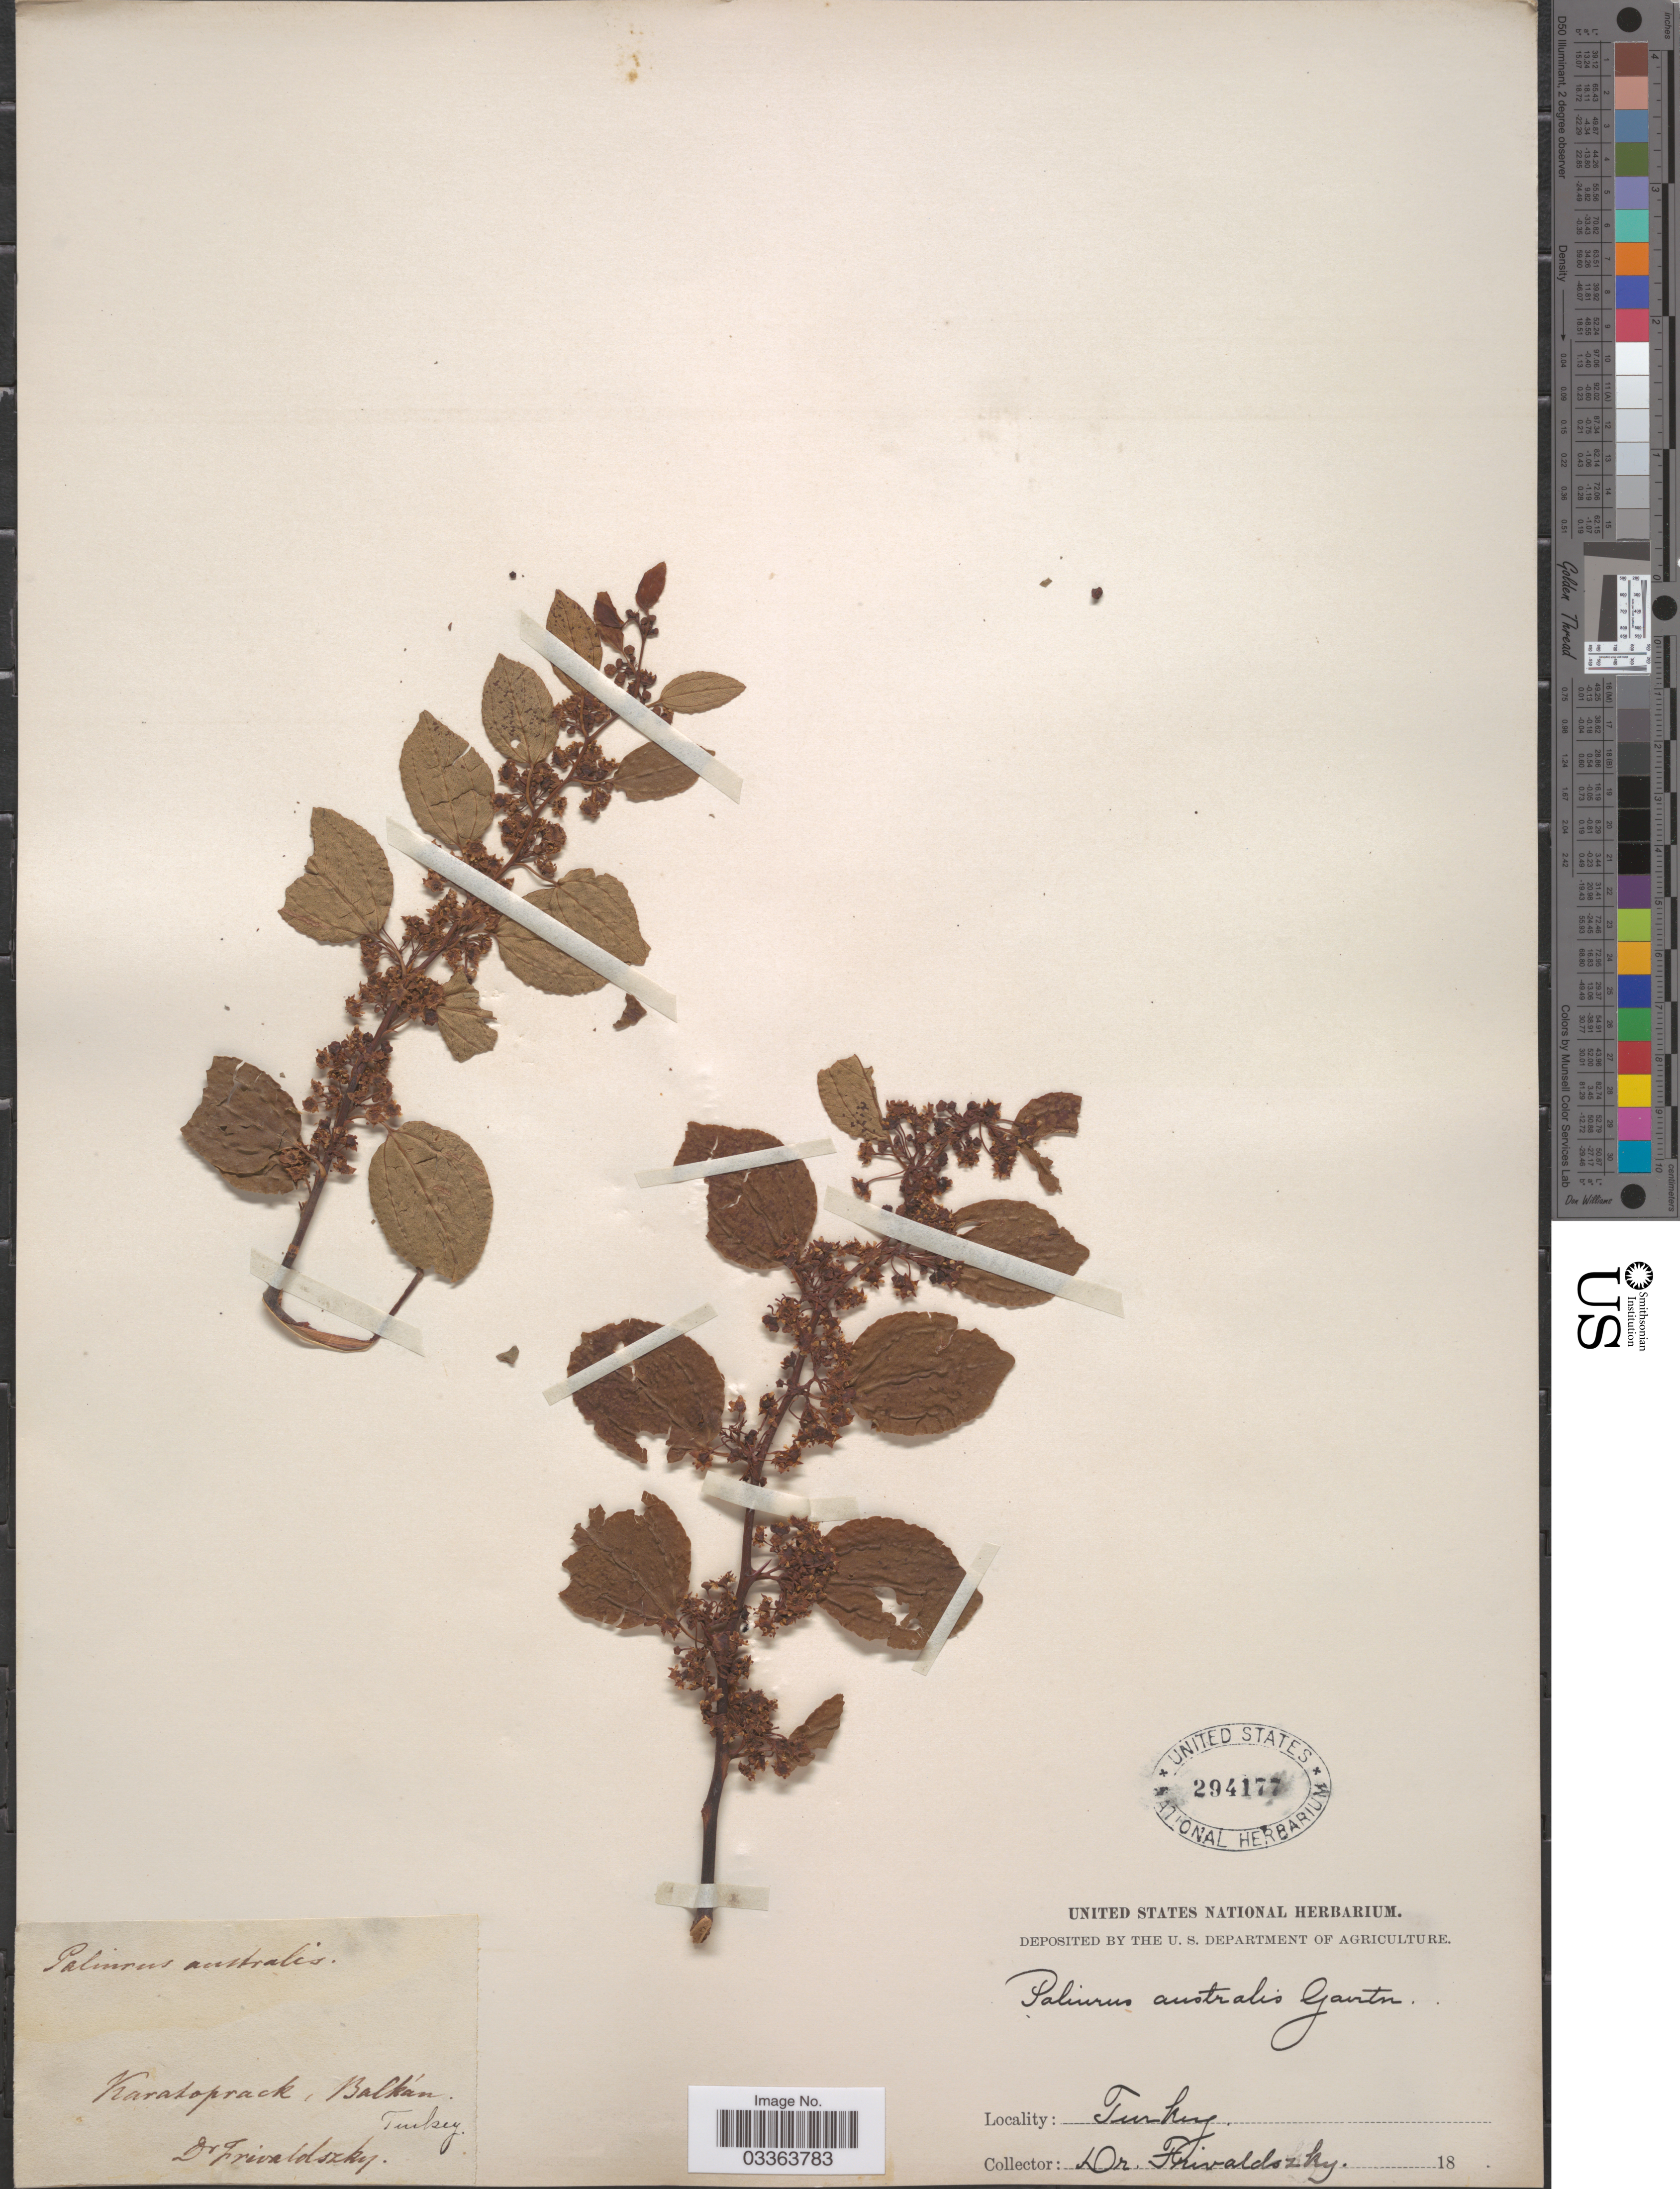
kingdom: Plantae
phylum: Tracheophyta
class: Magnoliopsida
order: Rosales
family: Rhamnaceae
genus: Paliurus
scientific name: Paliurus australis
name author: Gaertn.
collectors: Frivaldszky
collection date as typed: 18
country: Turkey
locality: Karatoprack, Balkán.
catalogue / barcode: US 294177